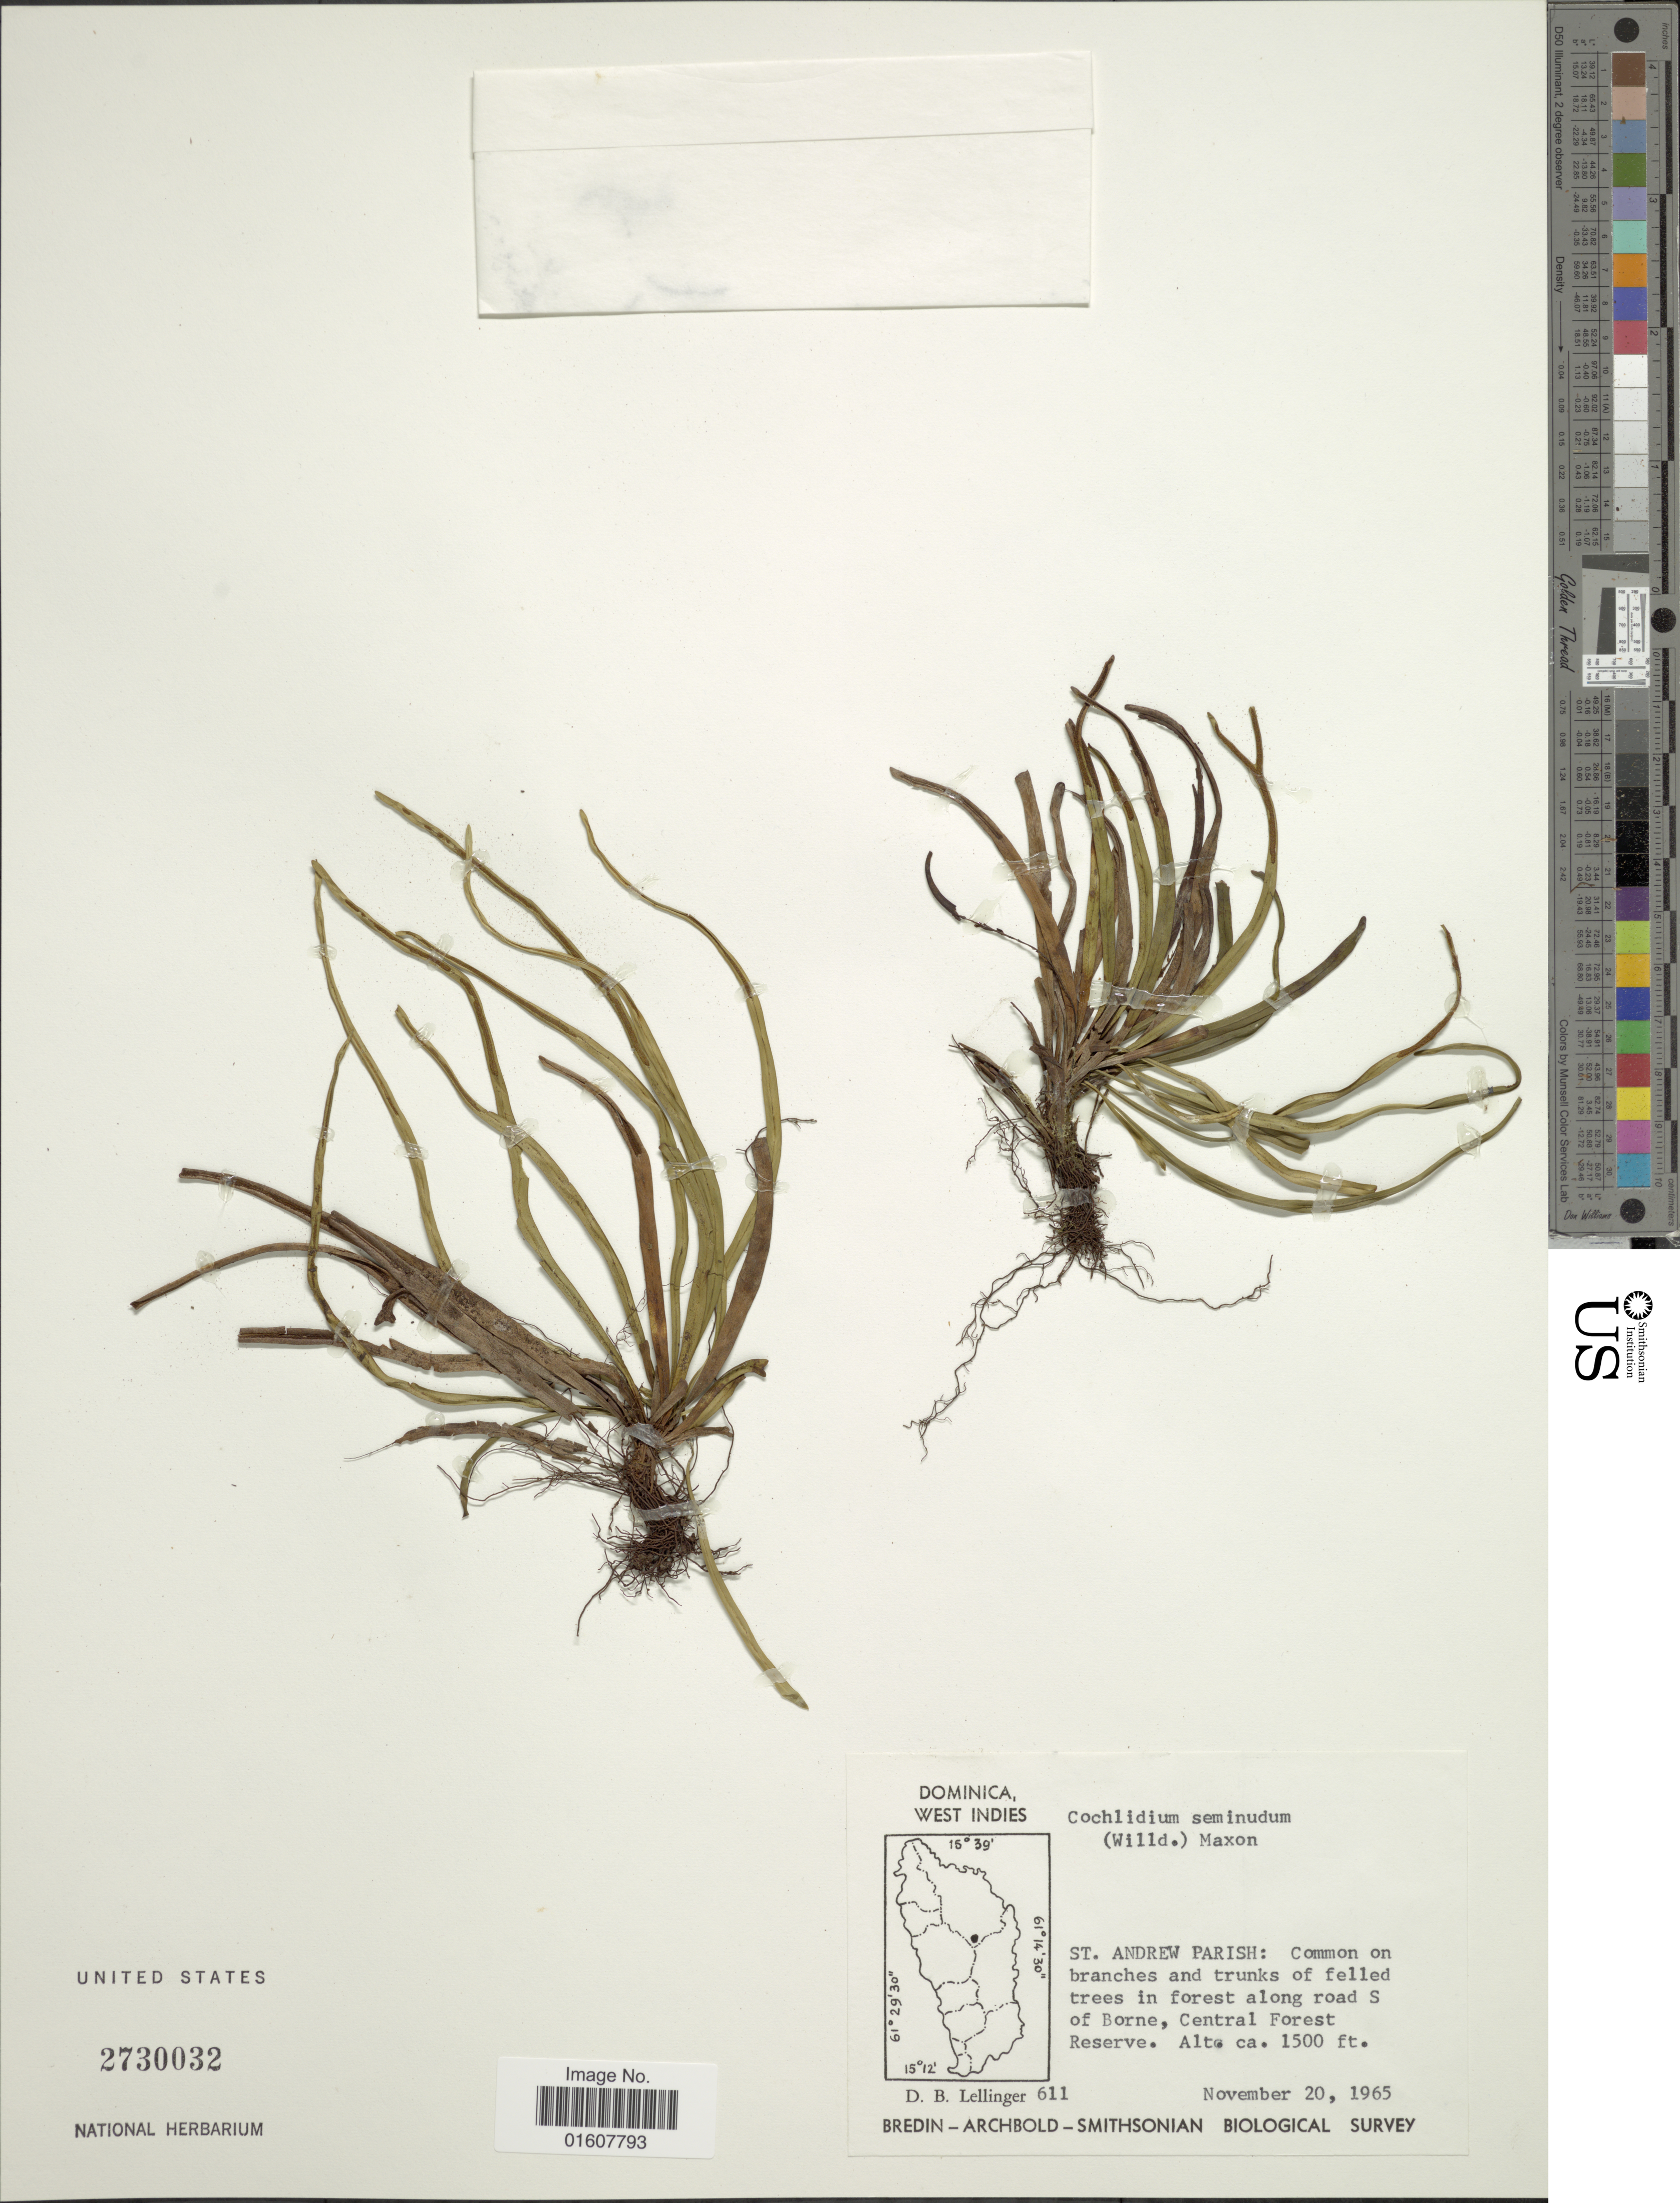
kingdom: Plantae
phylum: Tracheophyta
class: Polypodiopsida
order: Polypodiales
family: Polypodiaceae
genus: Cochlidium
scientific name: Cochlidium seminudum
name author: (Willd.) Maxon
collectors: D. B. Lellinger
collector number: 611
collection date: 1965-11-20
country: Dominica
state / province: St. Andrew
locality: St Andrew Parish: Common on branches and trunks of felled trees in forest along road S of Borne, Central Forest Reserve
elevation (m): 457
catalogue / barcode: US 2730032